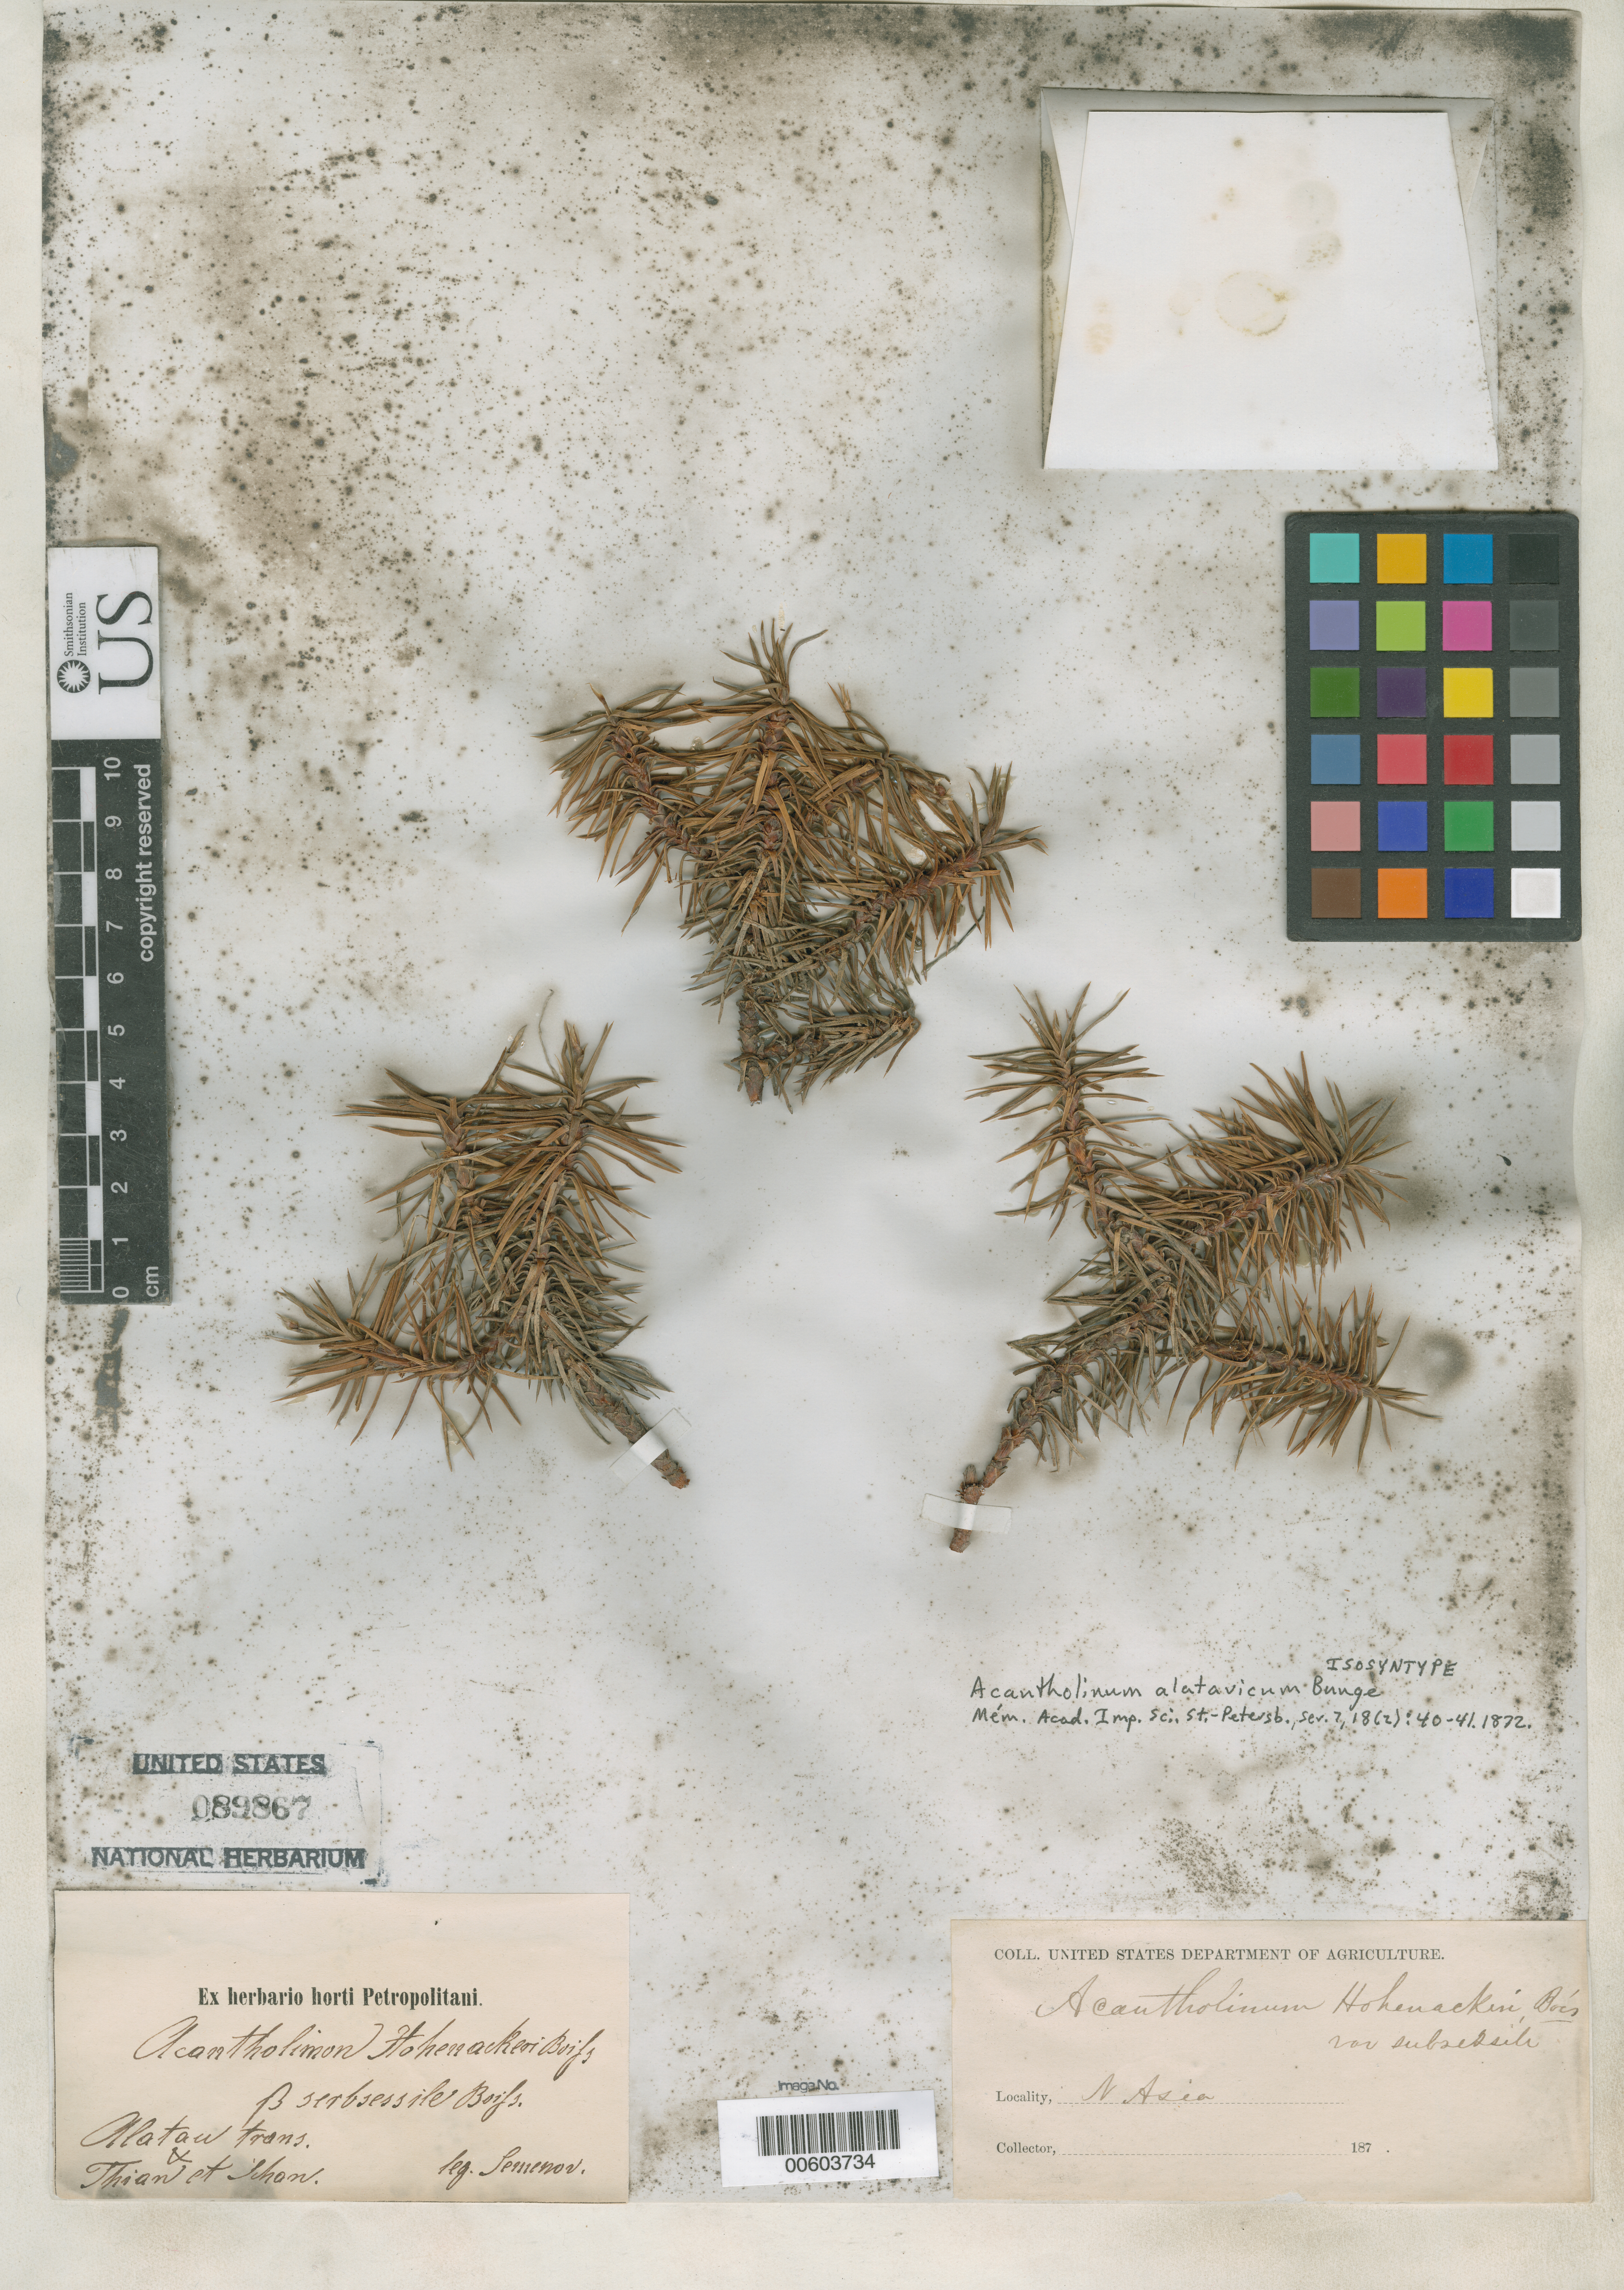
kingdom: Plantae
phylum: Tracheophyta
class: Magnoliopsida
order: Caryophyllales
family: Plumbaginaceae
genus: Acantholimon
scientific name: Acantholimon alatavicum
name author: Bunge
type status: Isosyntype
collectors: P. P. Semenov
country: Kyrgyzstan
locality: Alata Trans., Thian & Shon.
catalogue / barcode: US 89867